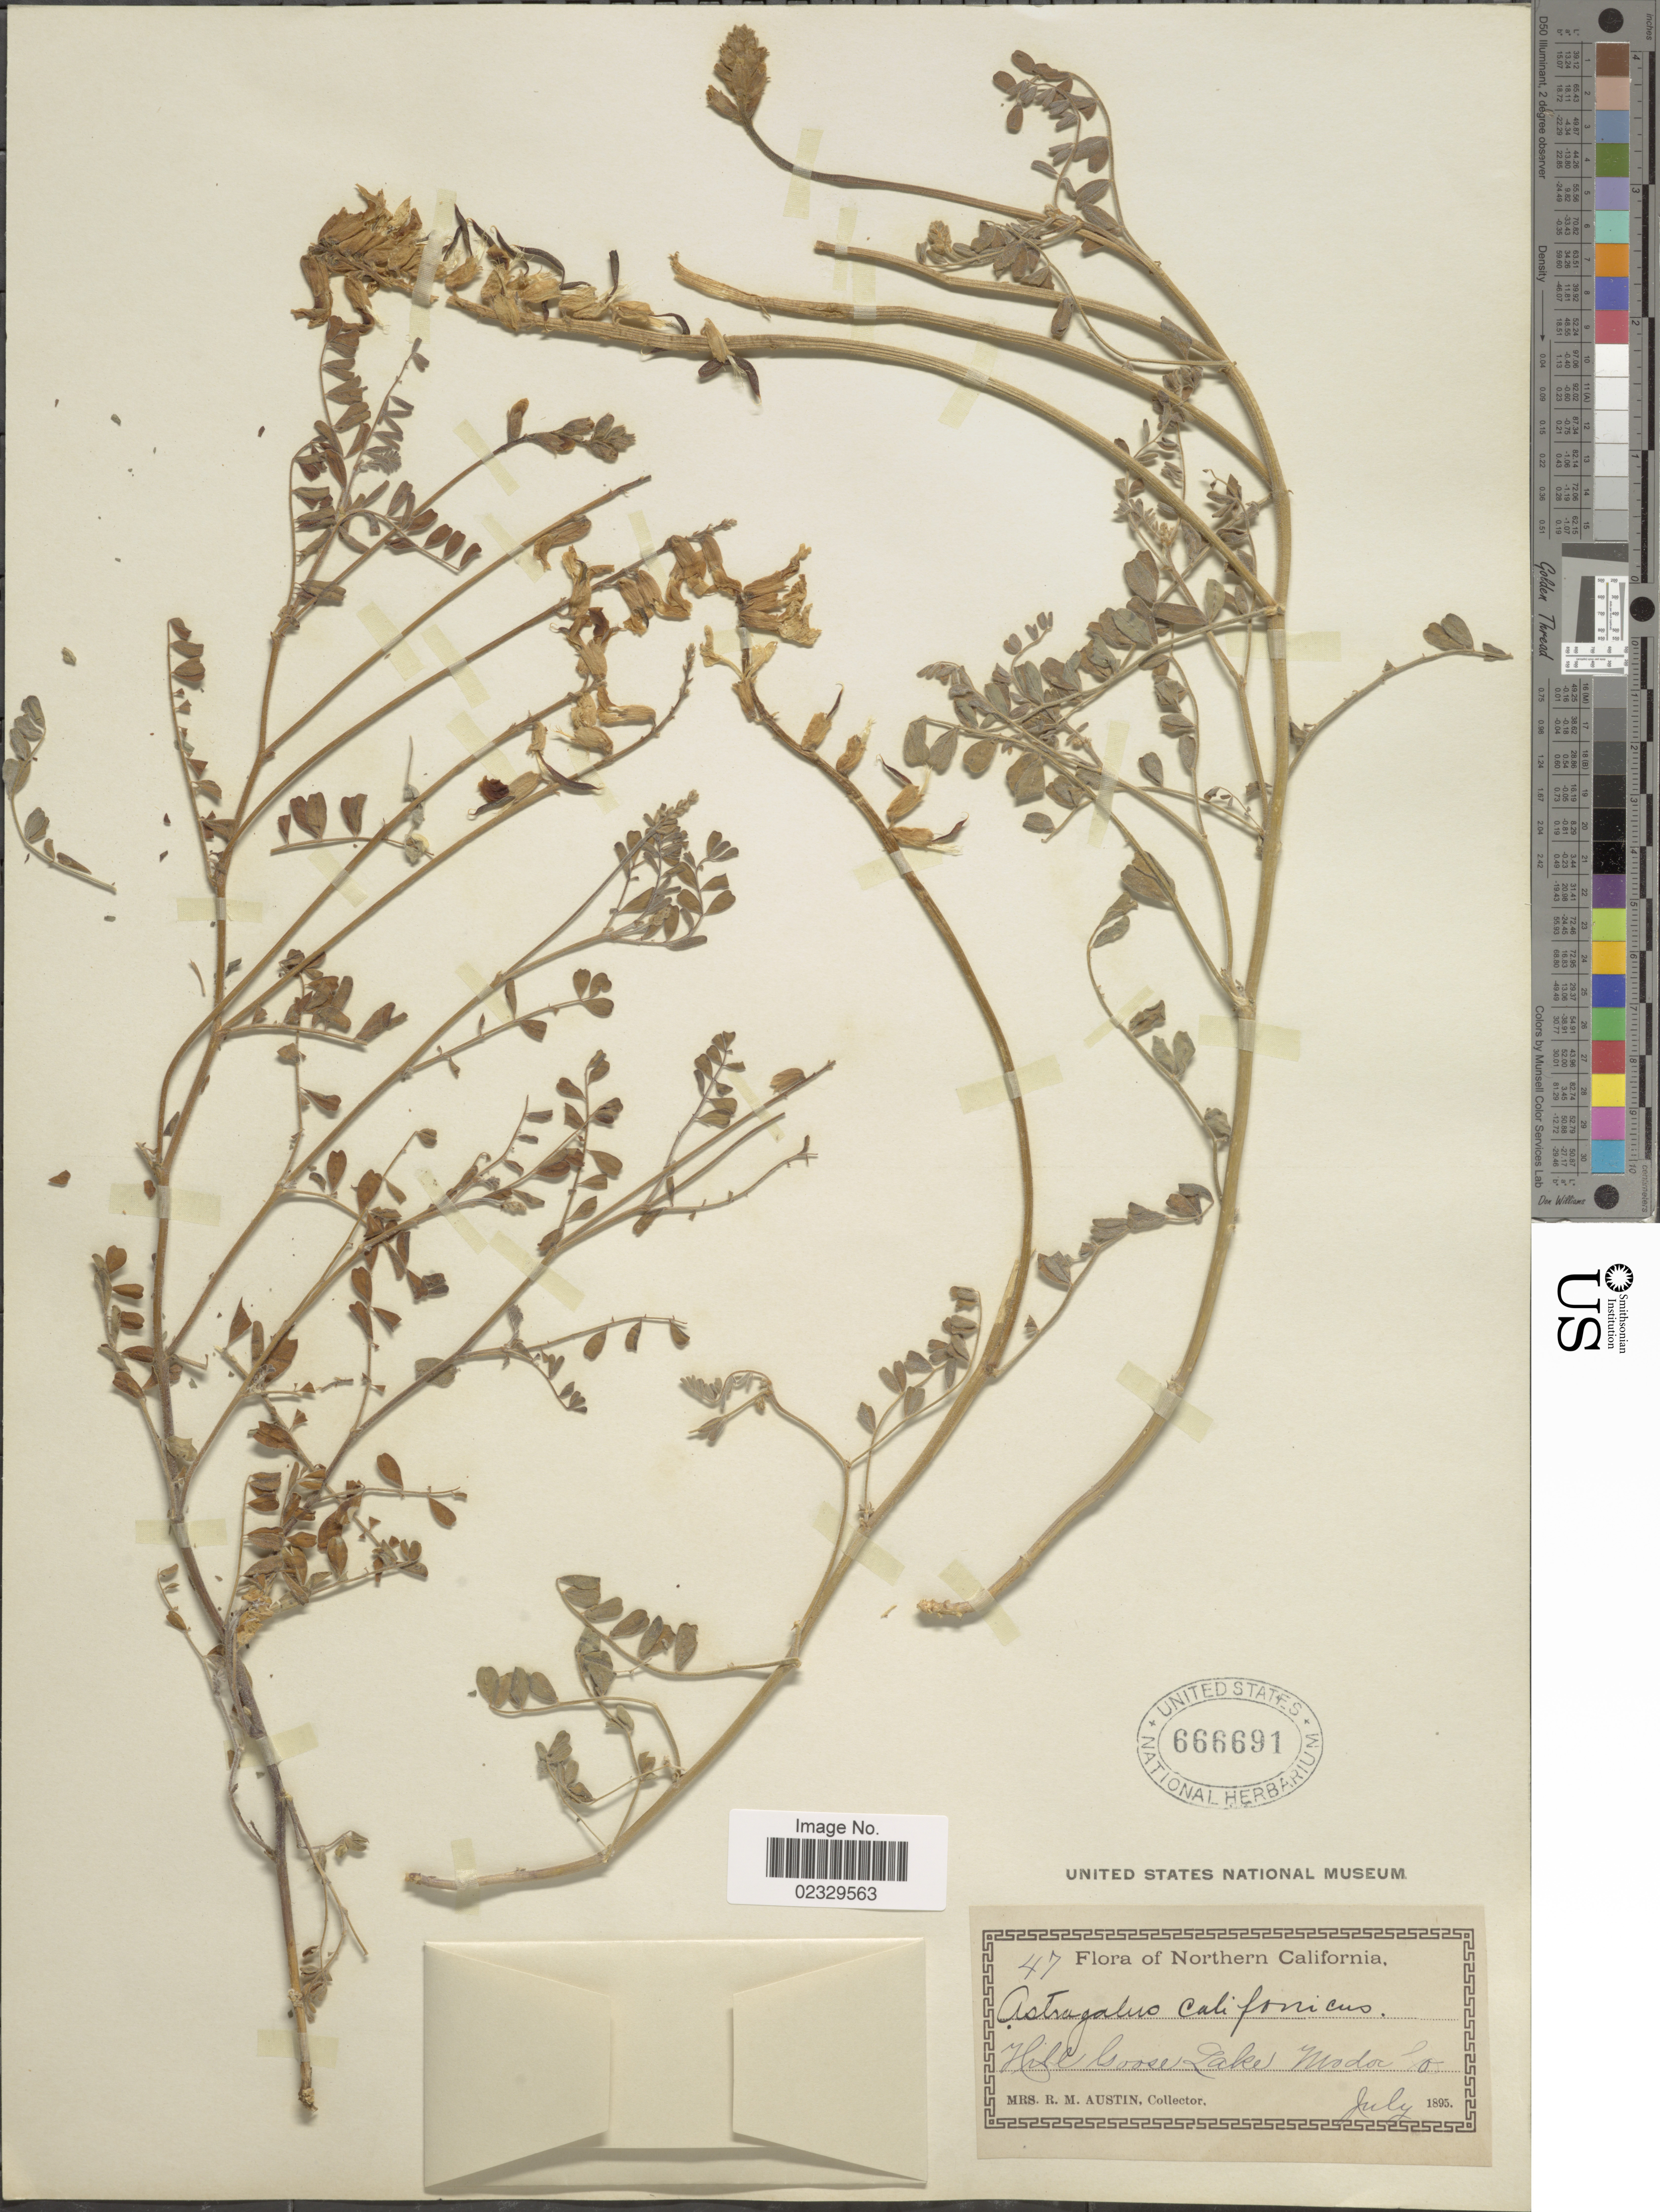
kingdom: Plantae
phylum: Tracheophyta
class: Magnoliopsida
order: Fabales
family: Fabaceae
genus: Astragalus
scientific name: Astragalus californicus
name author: (A. Gray) Greene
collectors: R. Austin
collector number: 47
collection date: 1895-07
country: United States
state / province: California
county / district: Modoc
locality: Northern California. Goose Lake, Modoc Co.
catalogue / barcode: US 666691